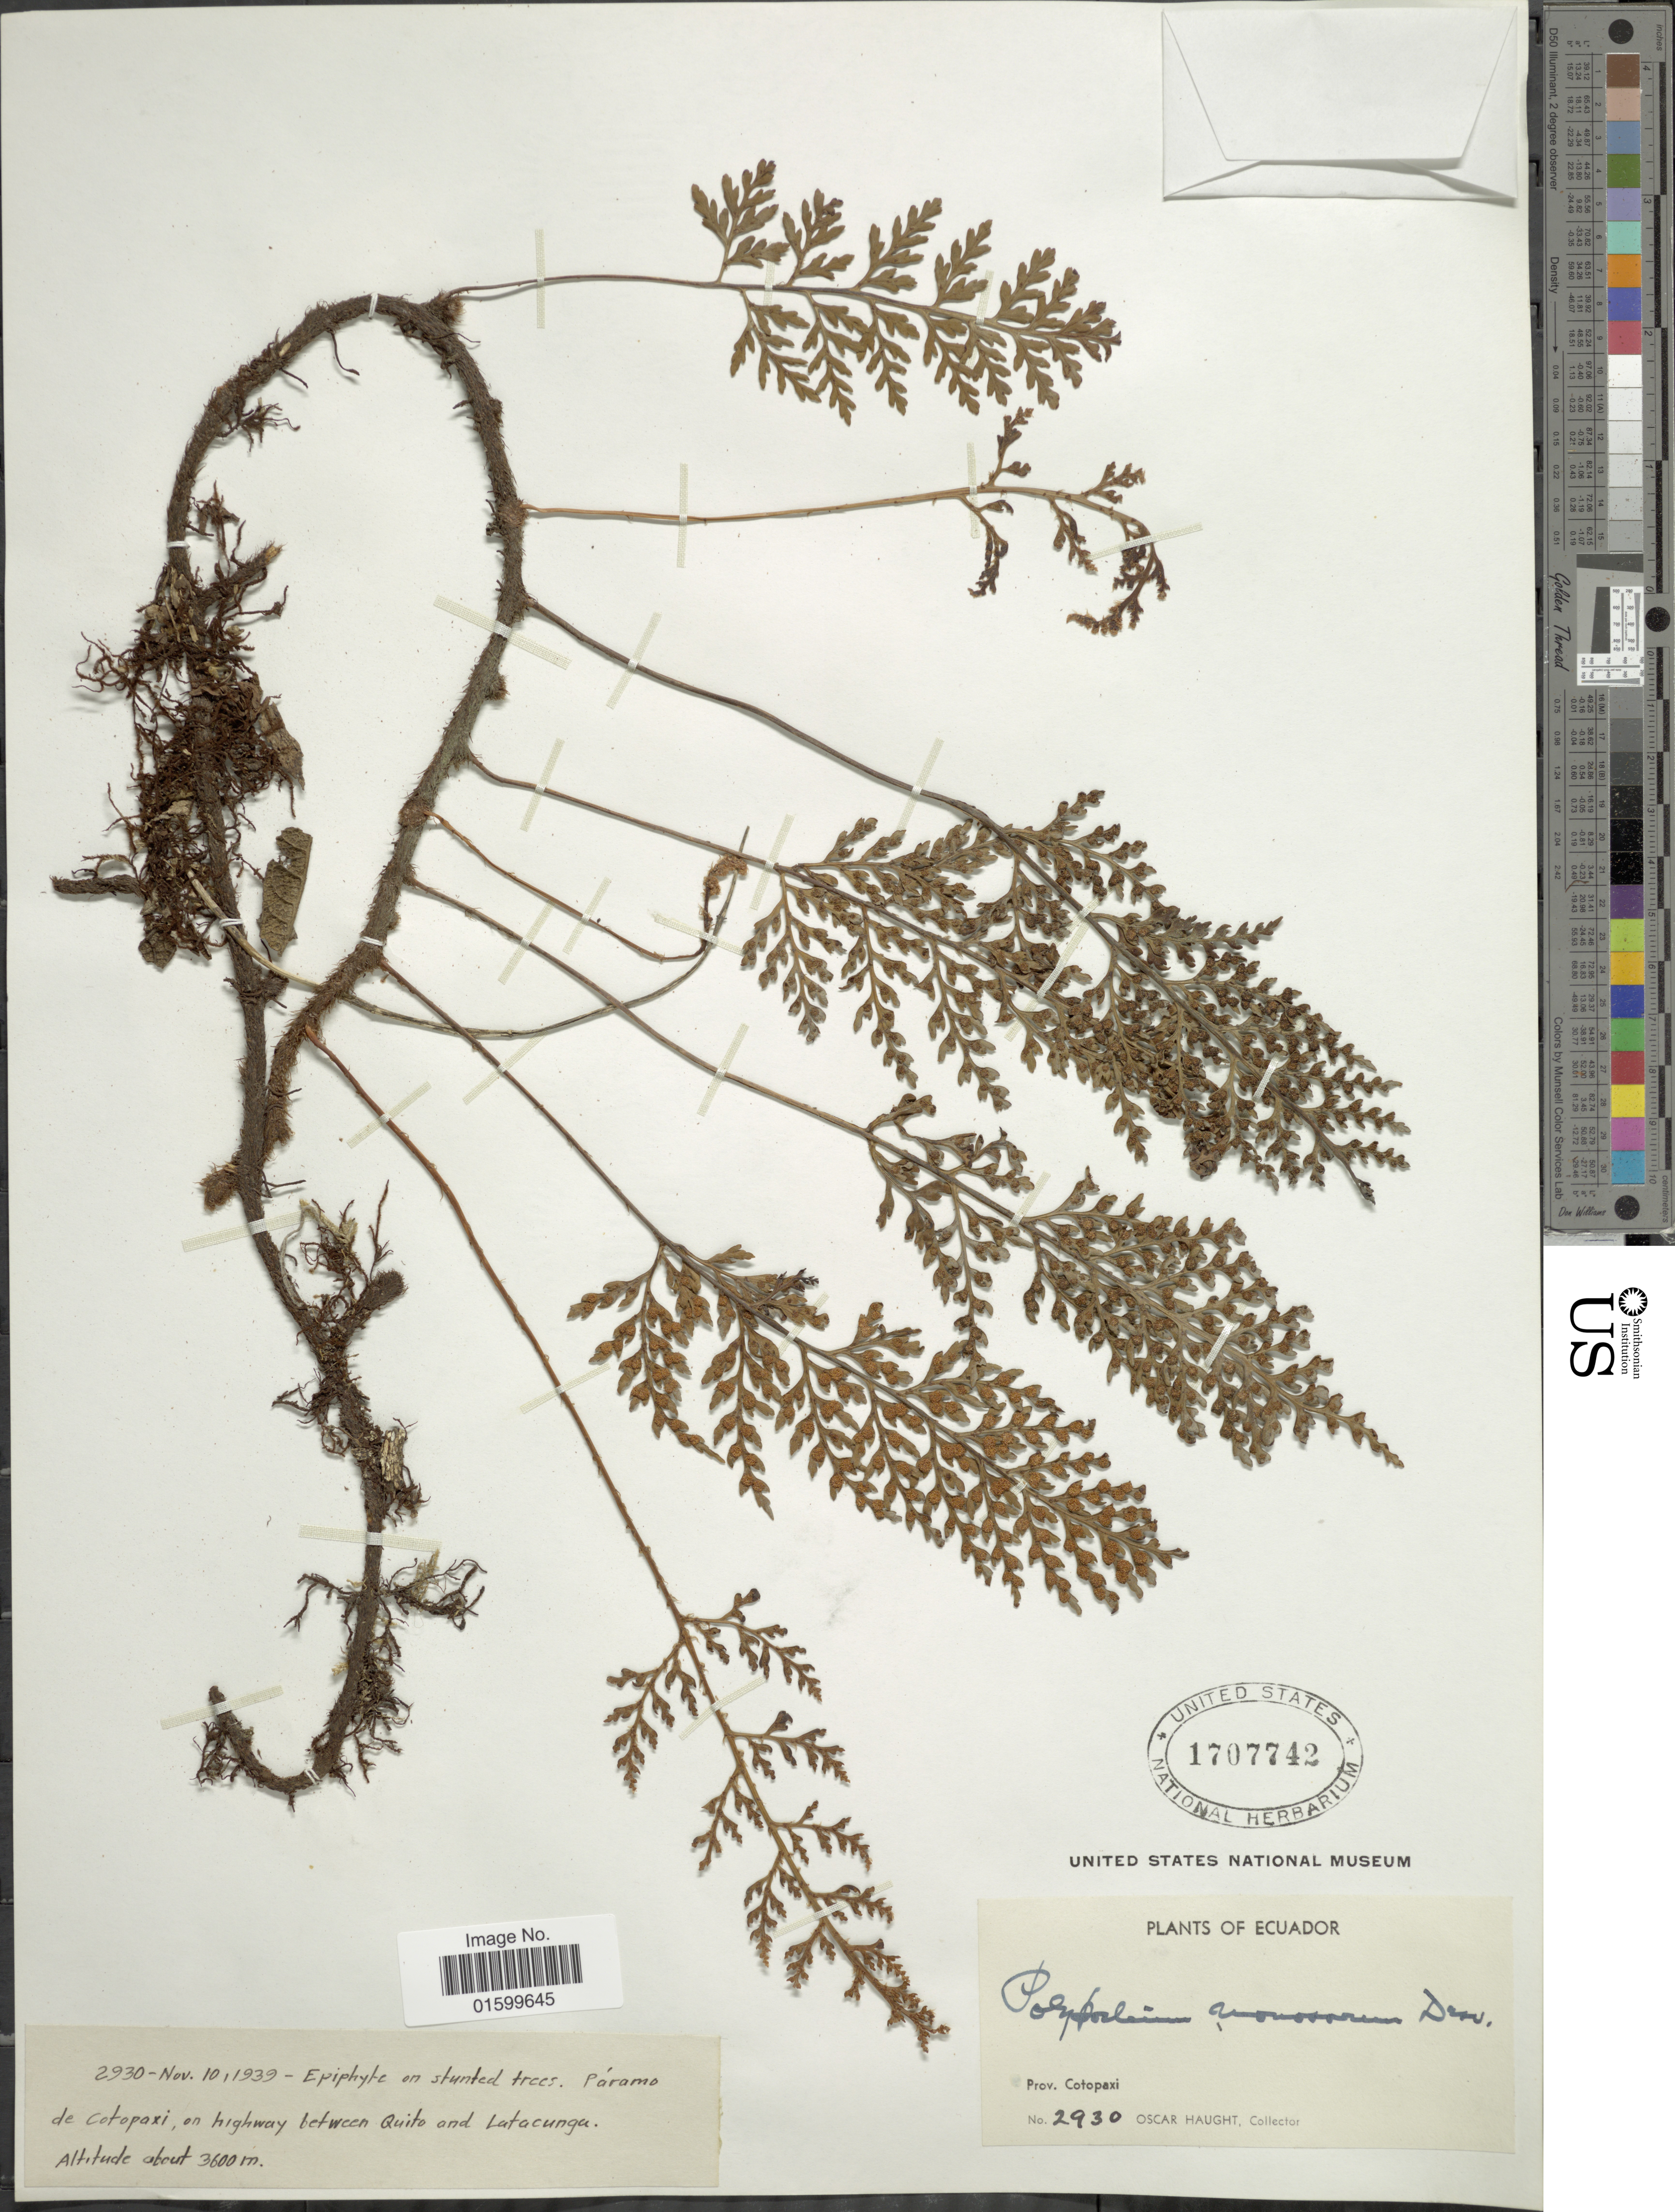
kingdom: Plantae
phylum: Tracheophyta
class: Polypodiopsida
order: Polypodiales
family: Polypodiaceae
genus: Pleopeltis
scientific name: Pleopeltis monosora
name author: (Desv.) A.R. Sm.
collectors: O. Haught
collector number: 2930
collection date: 1939-11-10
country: Ecuador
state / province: Cotopaxi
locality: Prov. Cotopaxi, Parama de Cotopaxi, on highway between Quito and Lutacungu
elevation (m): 3600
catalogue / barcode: US 1707742